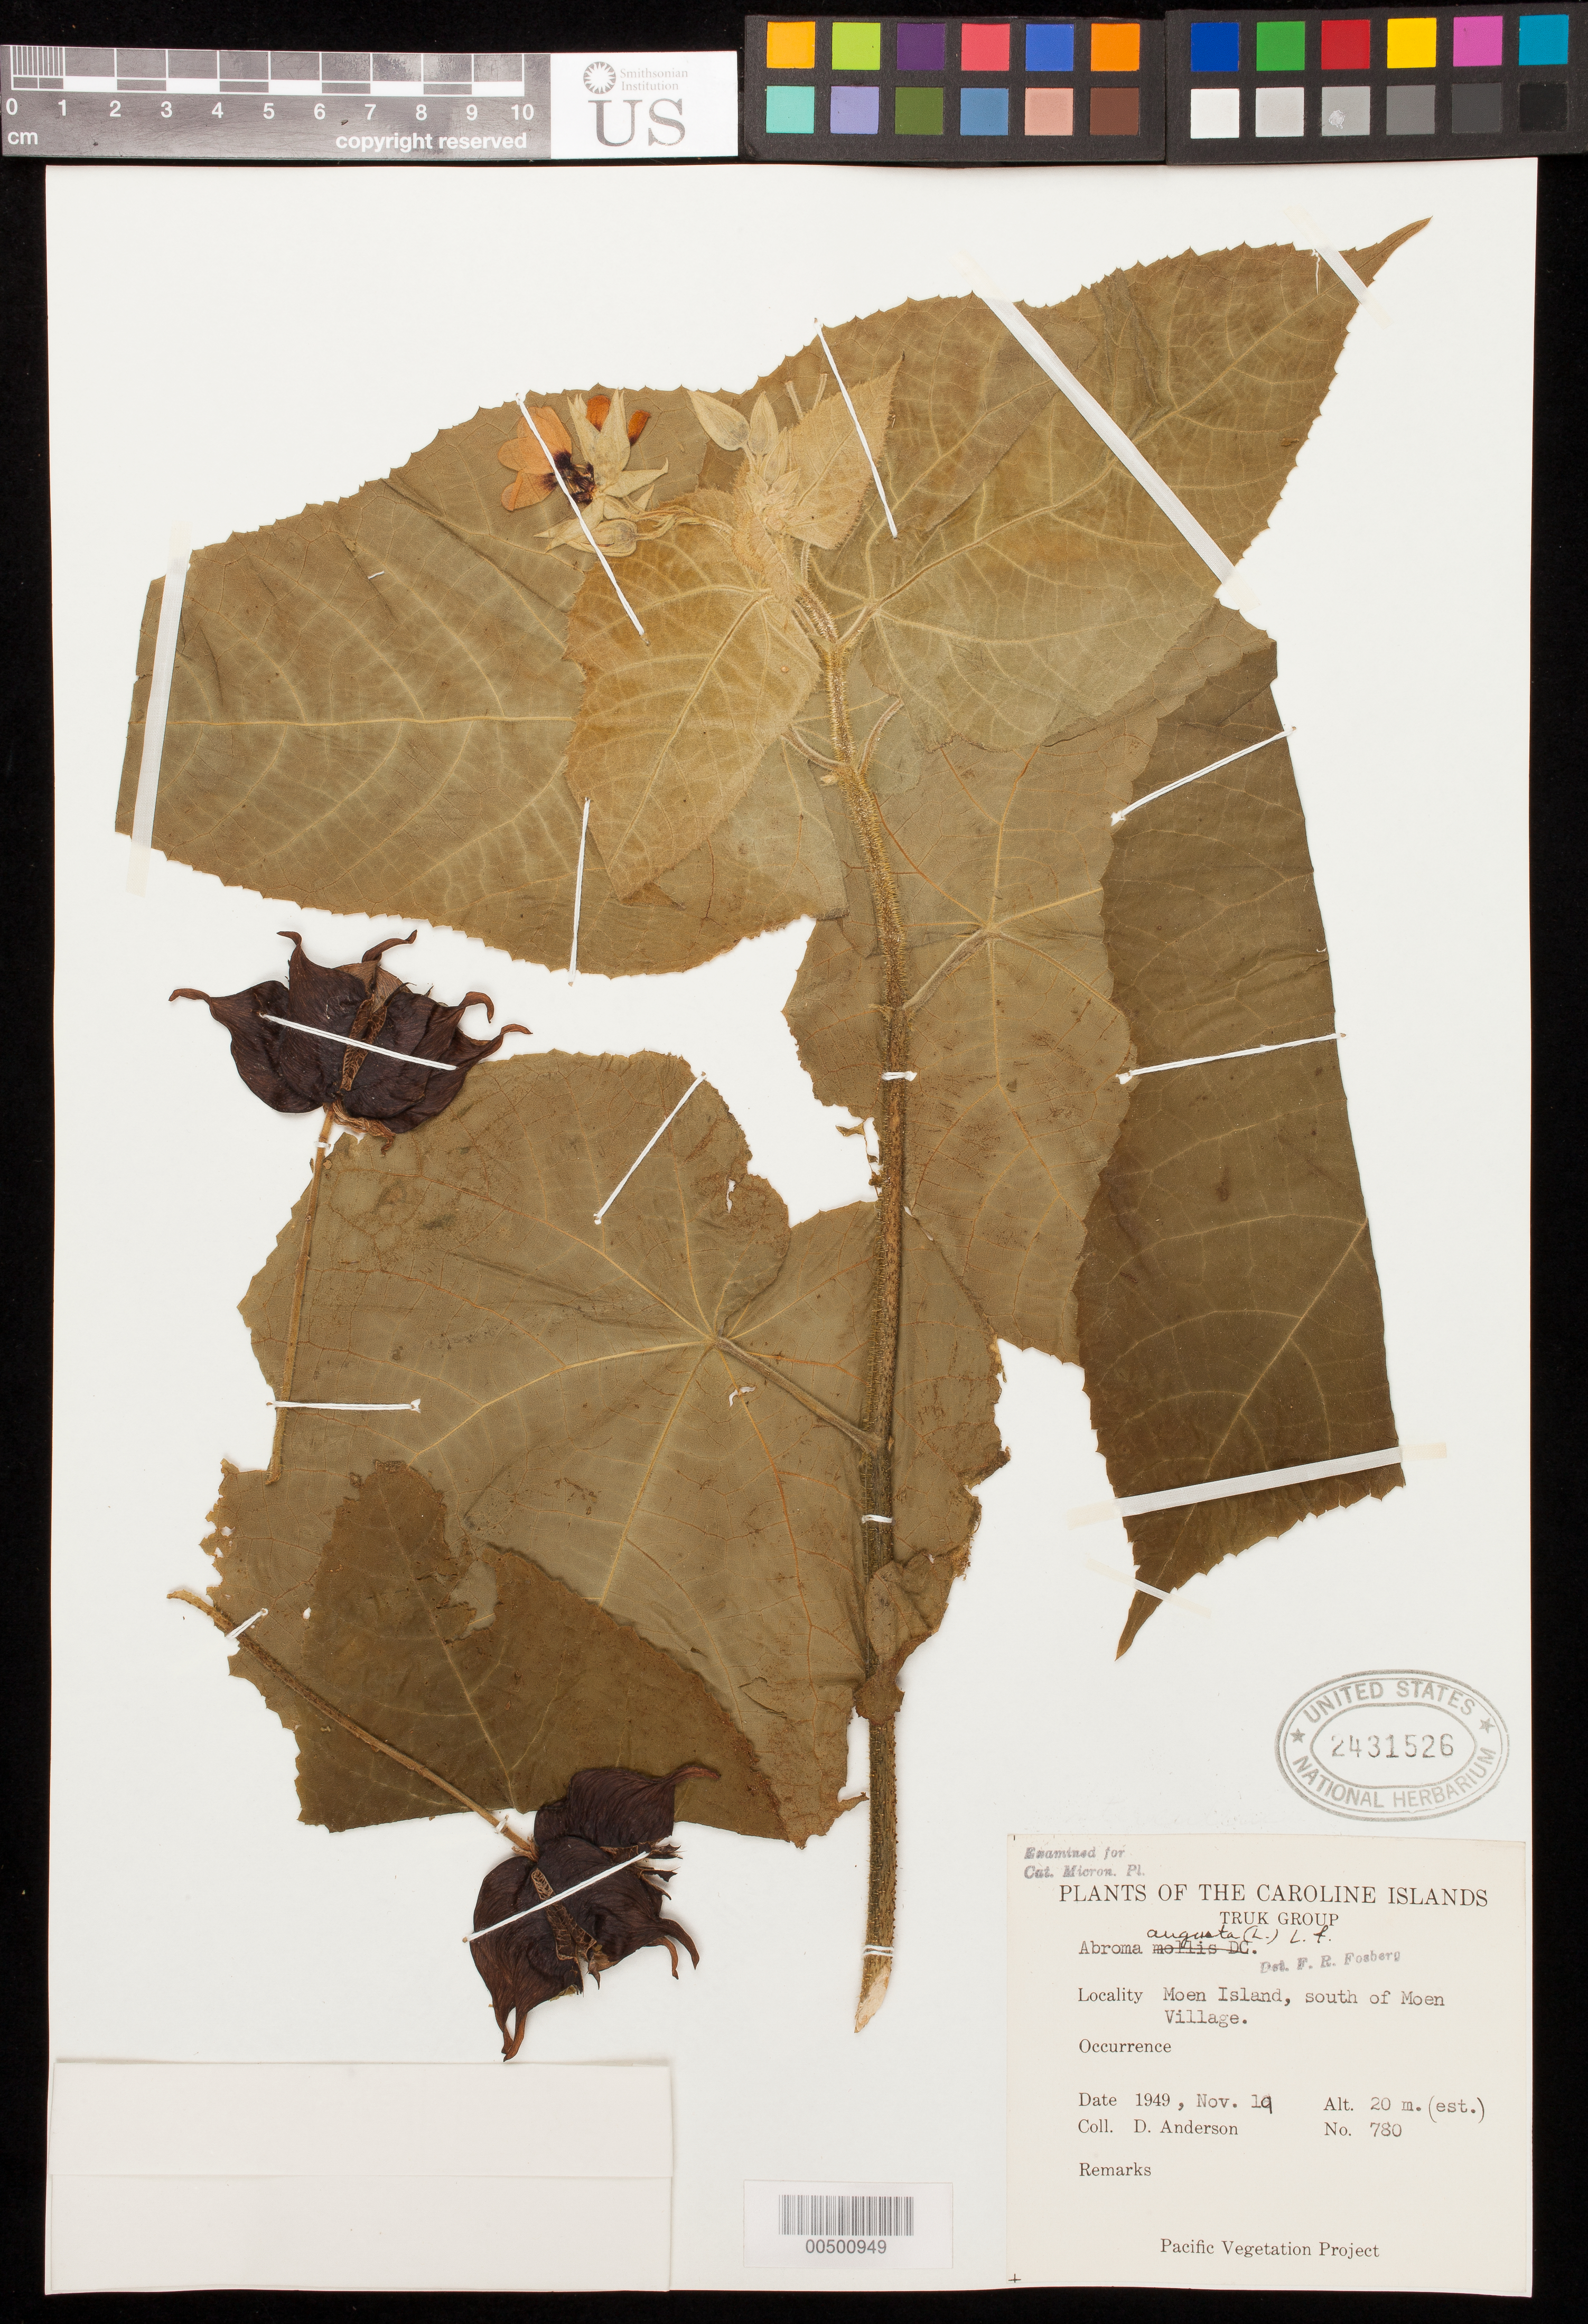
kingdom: Plantae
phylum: Tracheophyta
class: Magnoliopsida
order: Malvales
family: Malvaceae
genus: Abroma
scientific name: Abroma augusta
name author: (L.) L. f.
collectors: D. Anderson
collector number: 780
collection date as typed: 19 Nov 1949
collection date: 1949-11-19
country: Micronesia, Federated States of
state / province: Truk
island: Moen [Wono]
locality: S of Moen Village. [Moen I. = Weno I.] [Truk Is.]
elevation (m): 20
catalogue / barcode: US 2431526